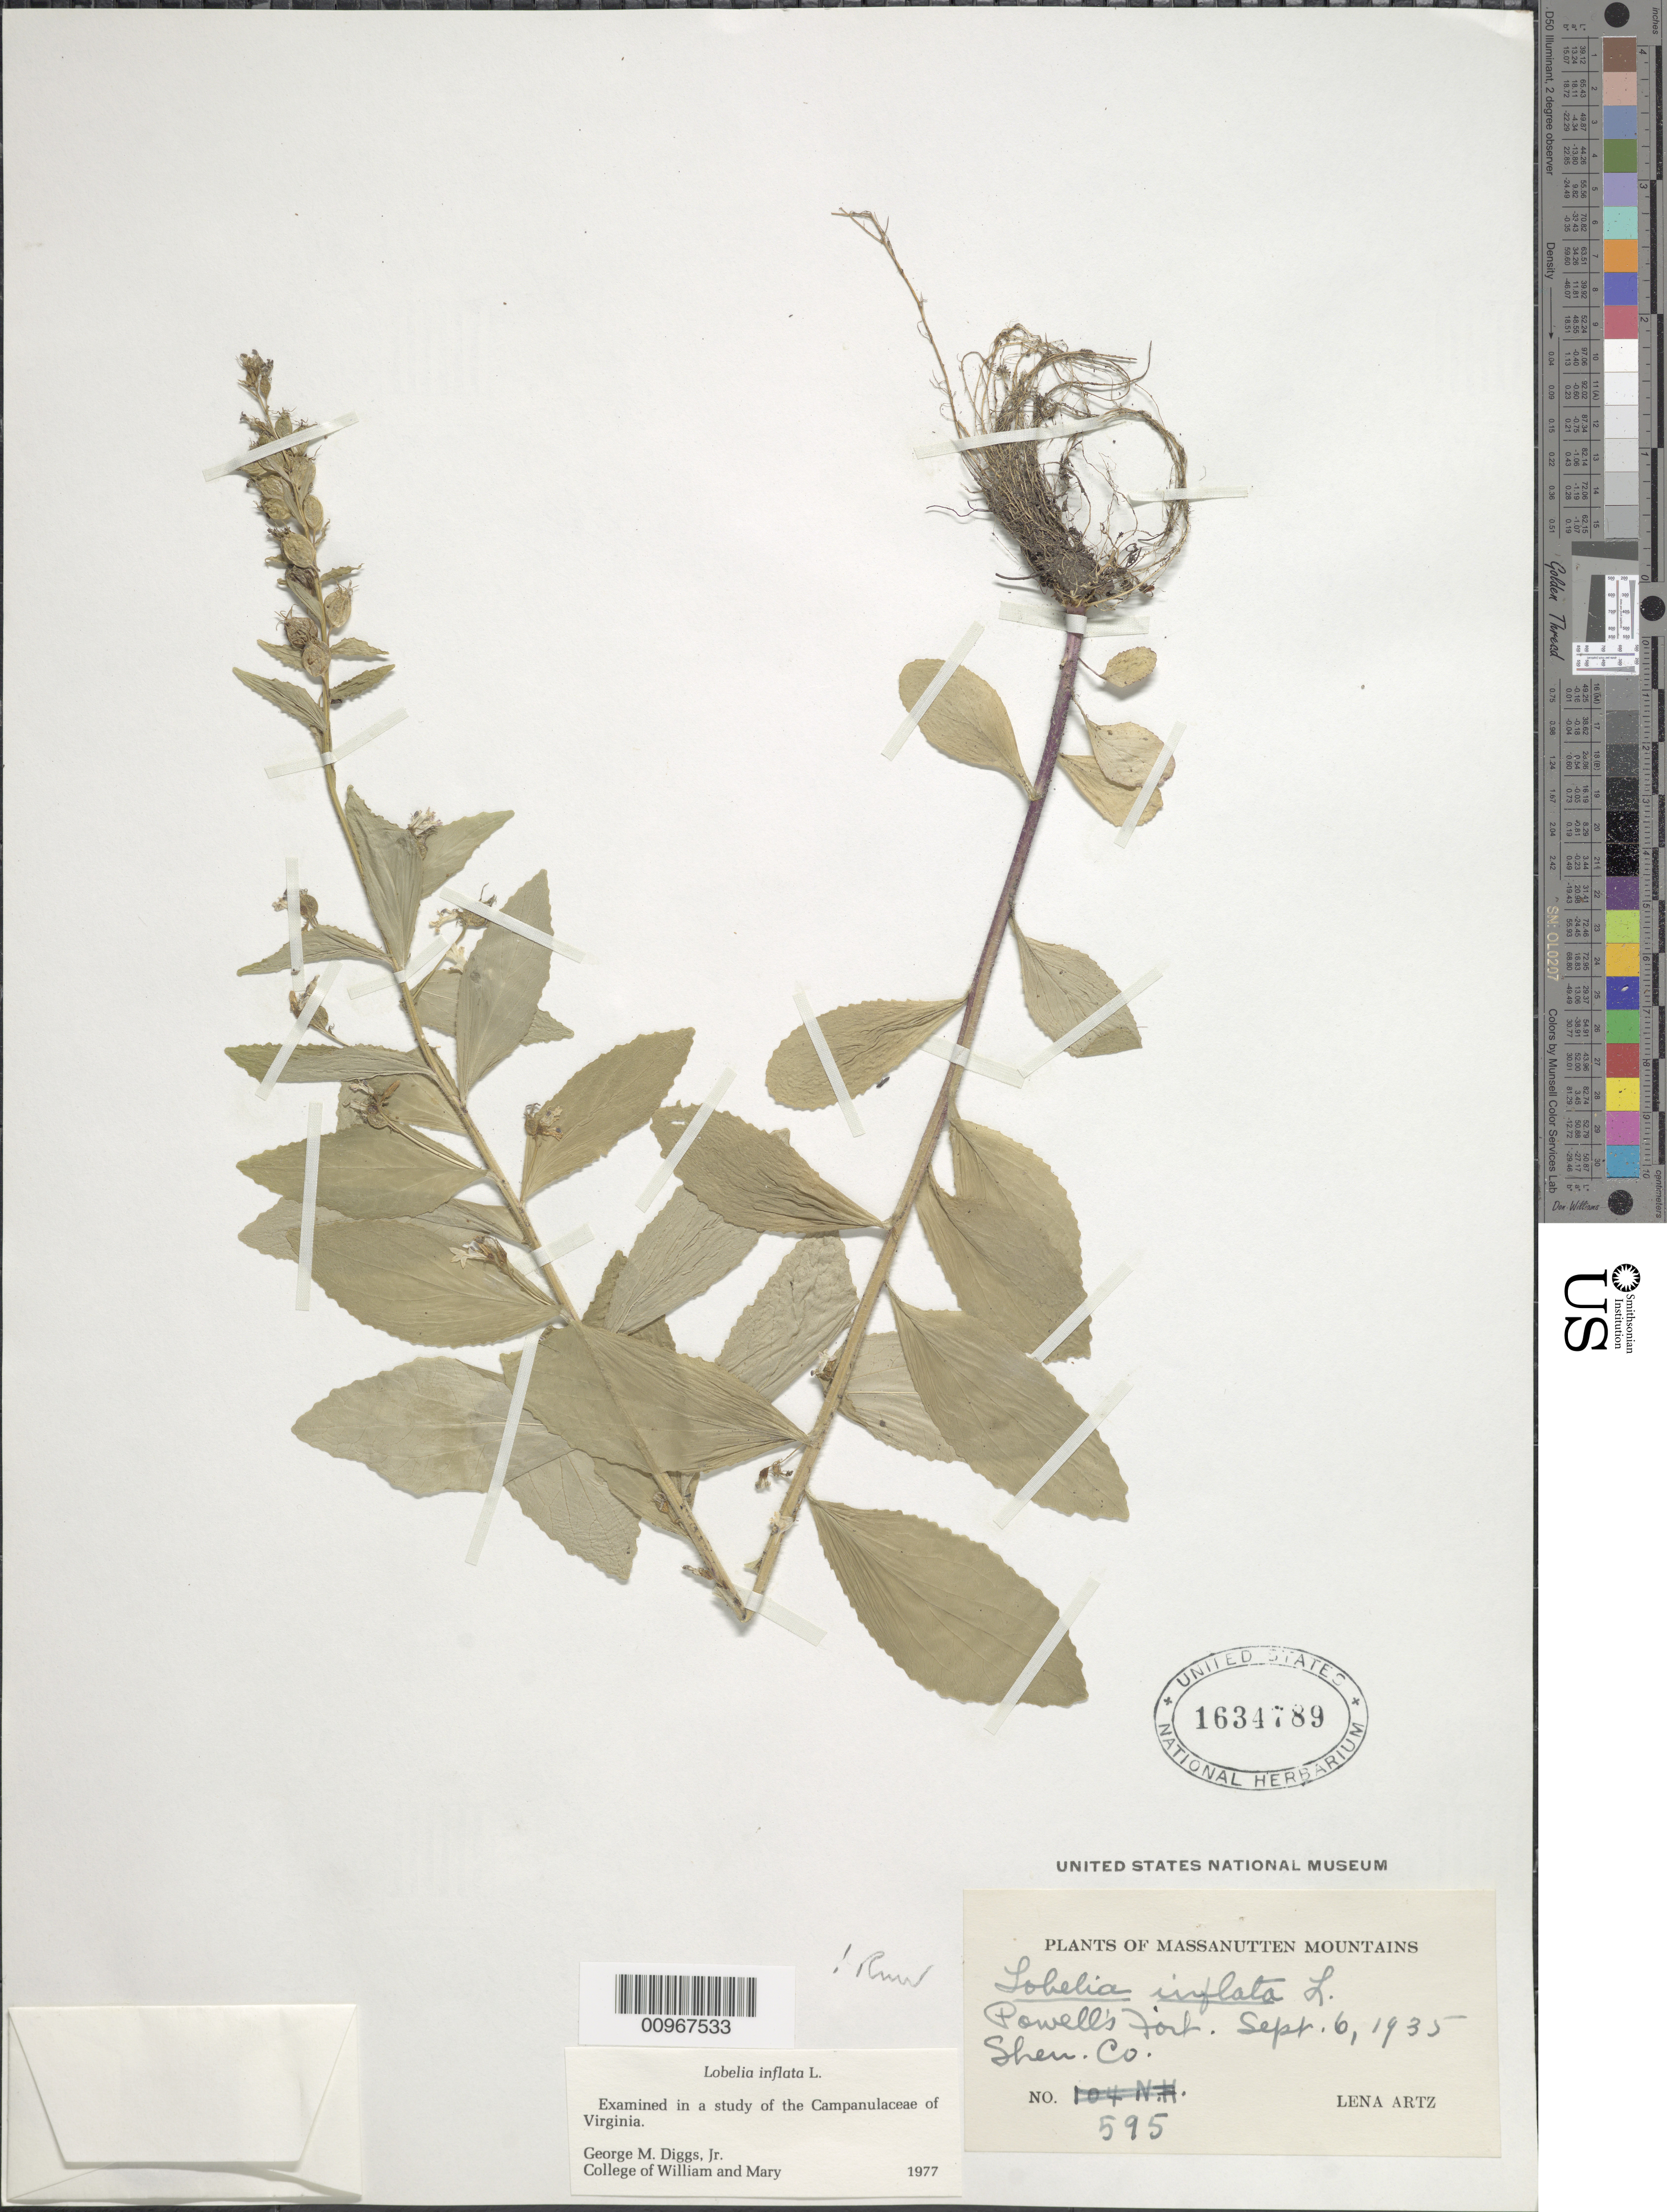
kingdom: Plantae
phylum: Tracheophyta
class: Magnoliopsida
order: Asterales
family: Campanulaceae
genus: Lobelia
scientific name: Lobelia inflata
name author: L.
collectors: L. Artz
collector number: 595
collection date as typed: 6 Sep 1935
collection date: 1935-09-06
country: United States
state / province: Virginia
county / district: Shenandoah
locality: Powell's Fort, Massanutten Mtns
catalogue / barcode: US 1634789